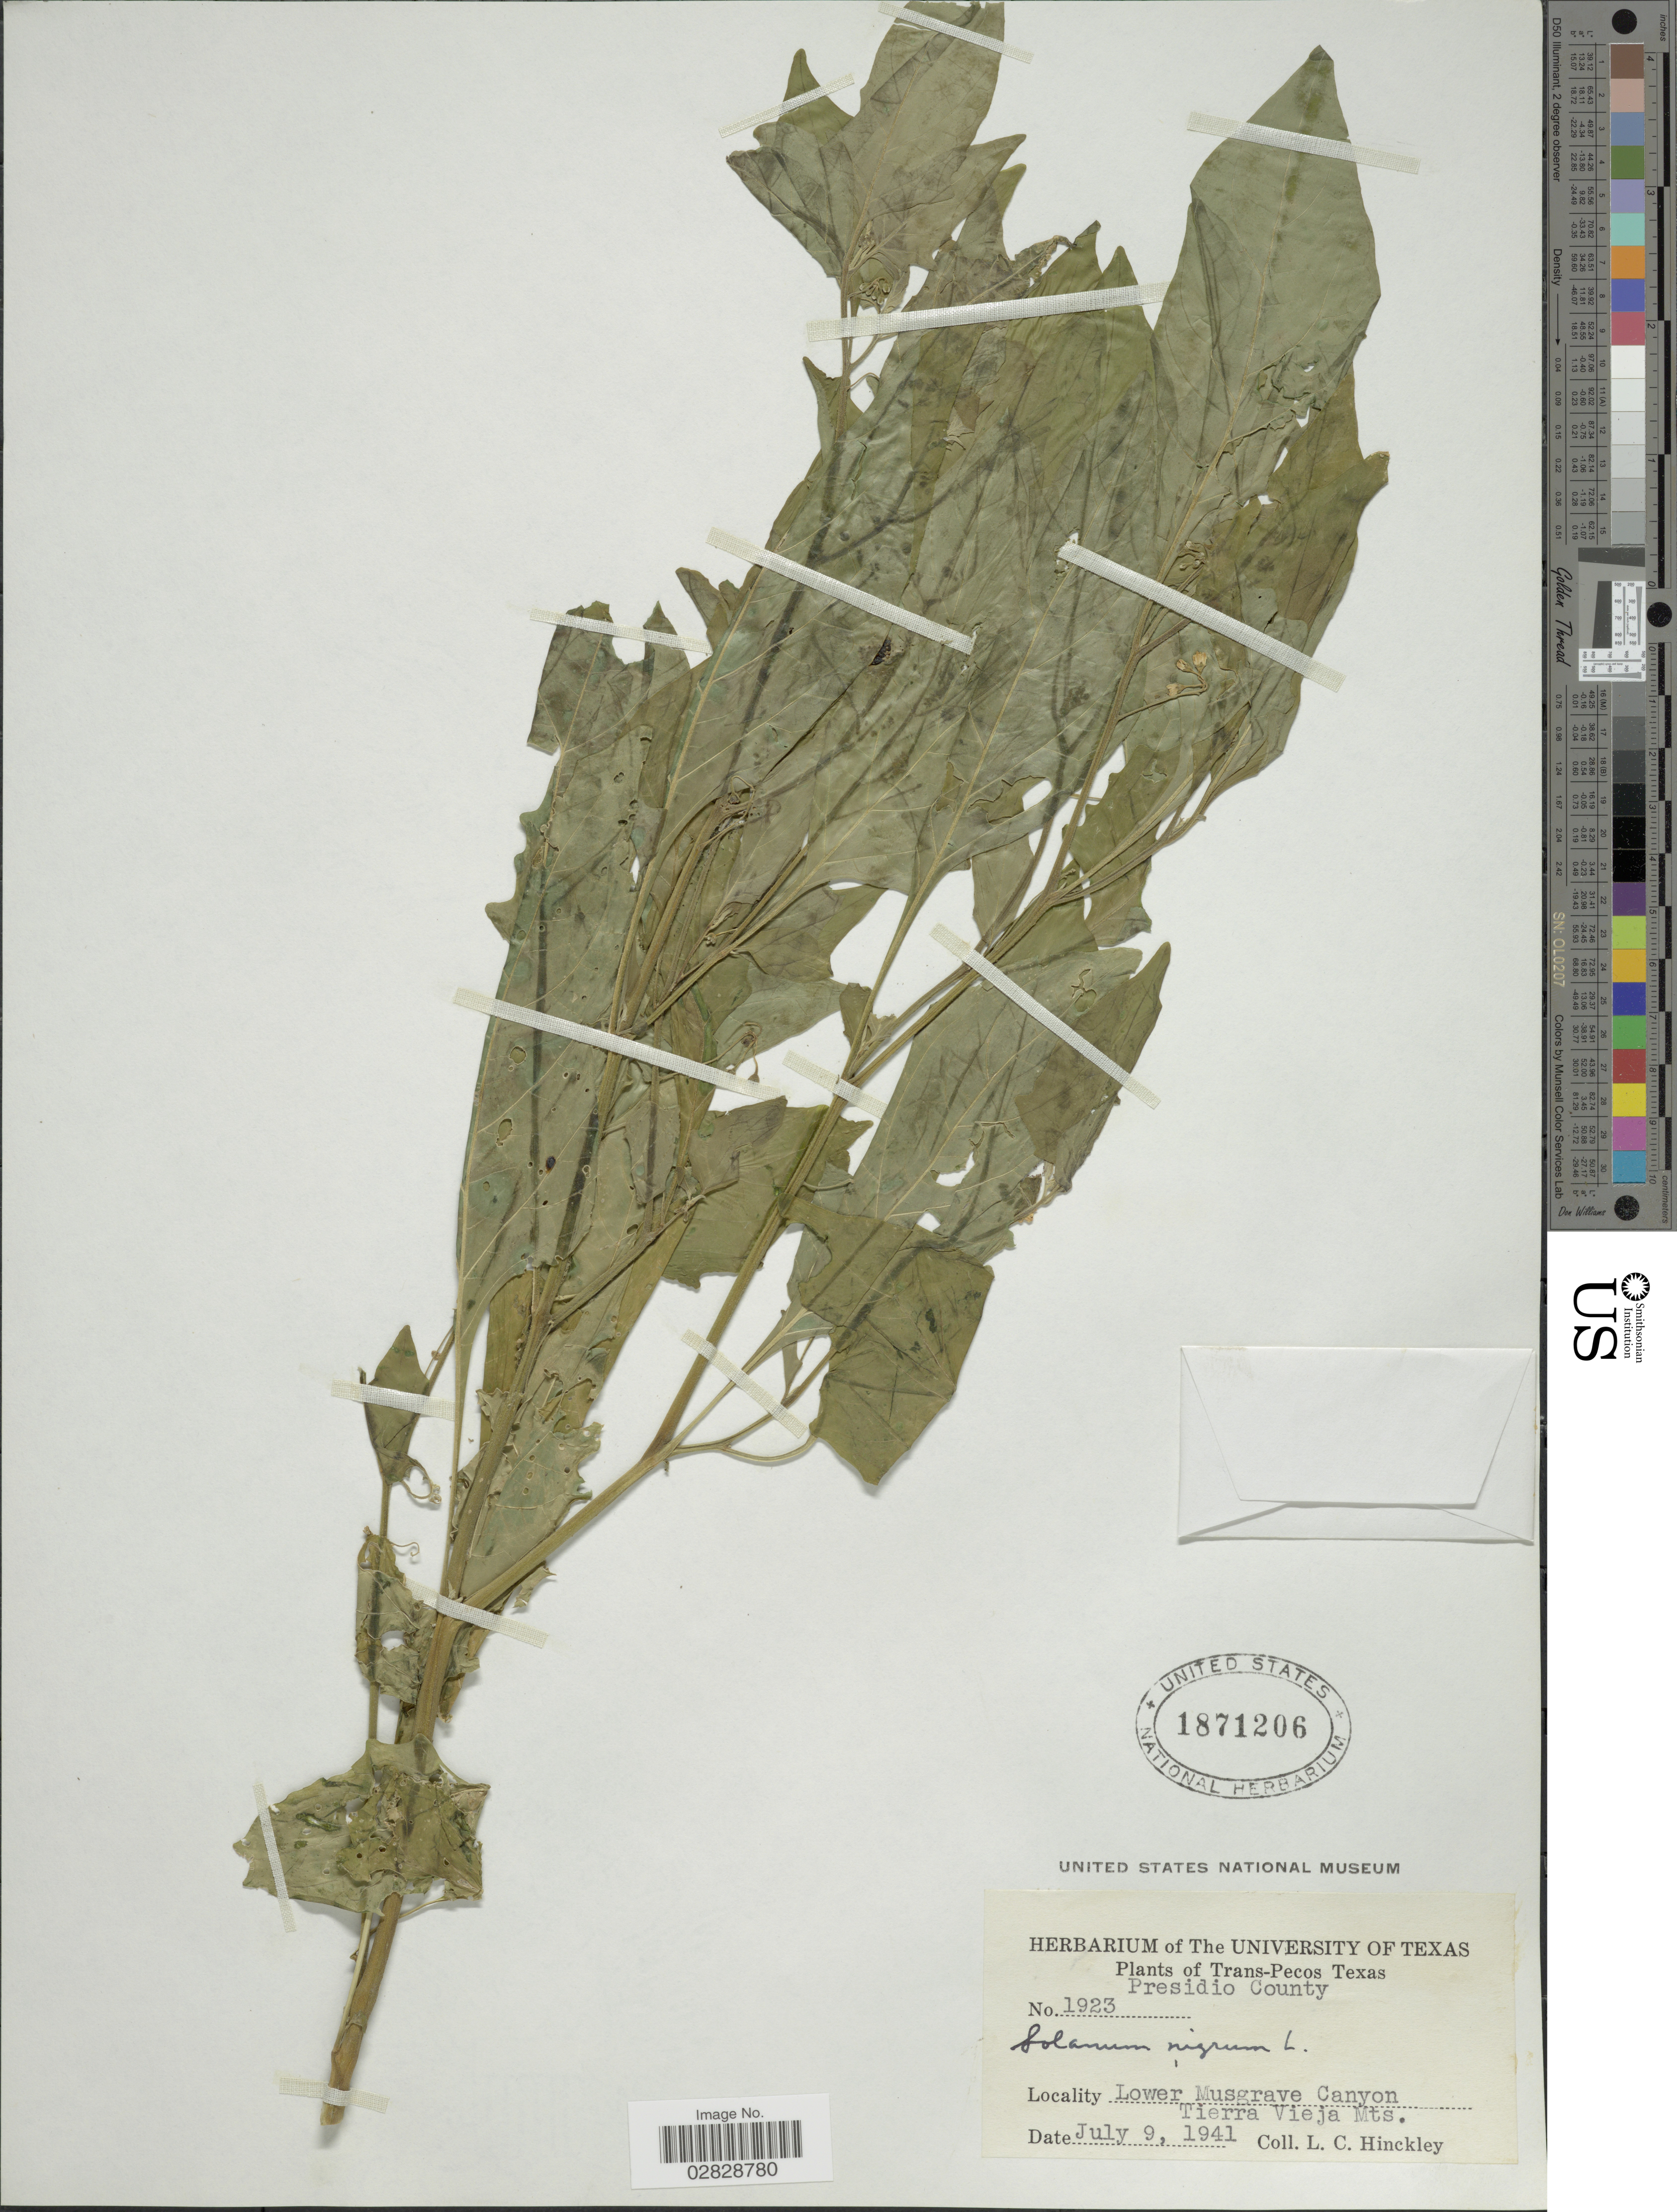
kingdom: Plantae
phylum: Tracheophyta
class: Magnoliopsida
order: Solanales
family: Solanaceae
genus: Solanum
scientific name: Solanum nigrescens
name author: M. Martens & Galeotti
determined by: Knapp, S. D.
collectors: L. Hinckley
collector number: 1923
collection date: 1941-07-09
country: United States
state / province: Texas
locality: Trans-Pecos Texas. Presidio County. Lower Musgrave Canyon. Tierra Vieja Mts.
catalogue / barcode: US 1871206